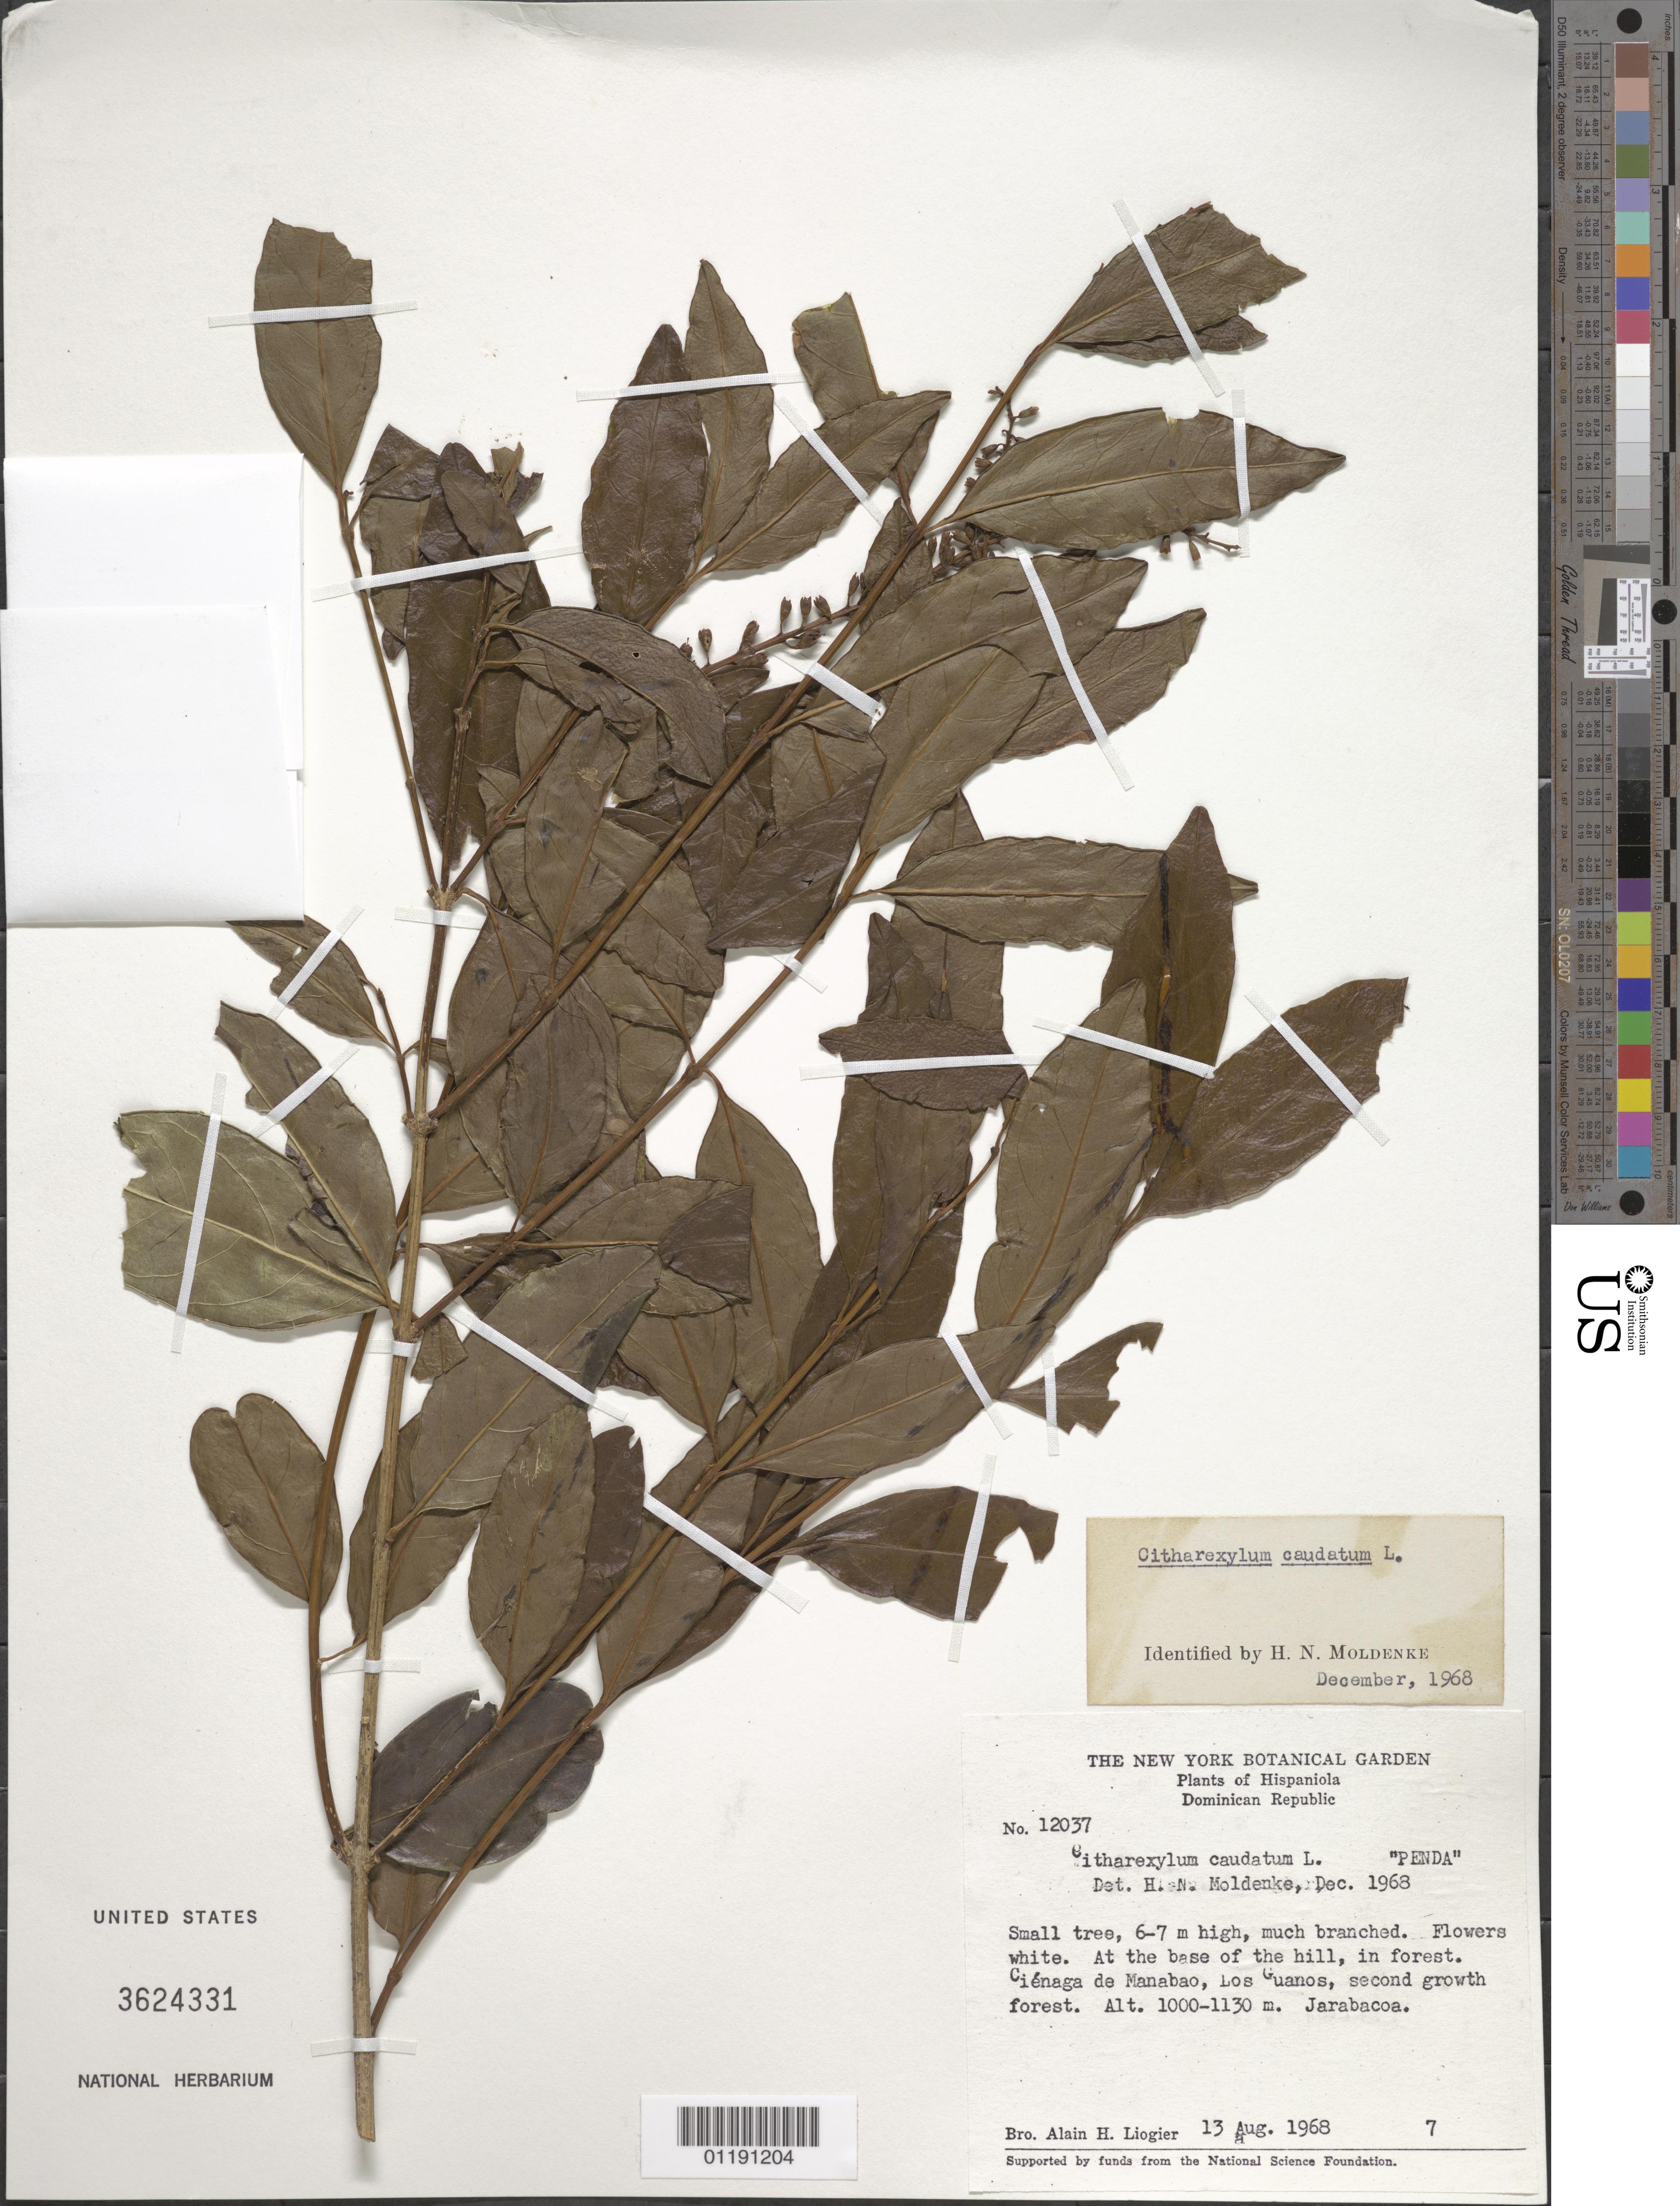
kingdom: Plantae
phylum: Tracheophyta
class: Magnoliopsida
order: Lamiales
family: Verbenaceae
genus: Citharexylum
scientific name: Citharexylum caudatum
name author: L.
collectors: A. H. Liogier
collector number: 12037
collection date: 1968-08-13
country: Dominican Republic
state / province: La Vega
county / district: Jarabacoa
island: Hispaniola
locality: At the base of the hill, in forest. Ciénaga de Manabao, Los Guanos.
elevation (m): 1000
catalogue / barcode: US 3624331